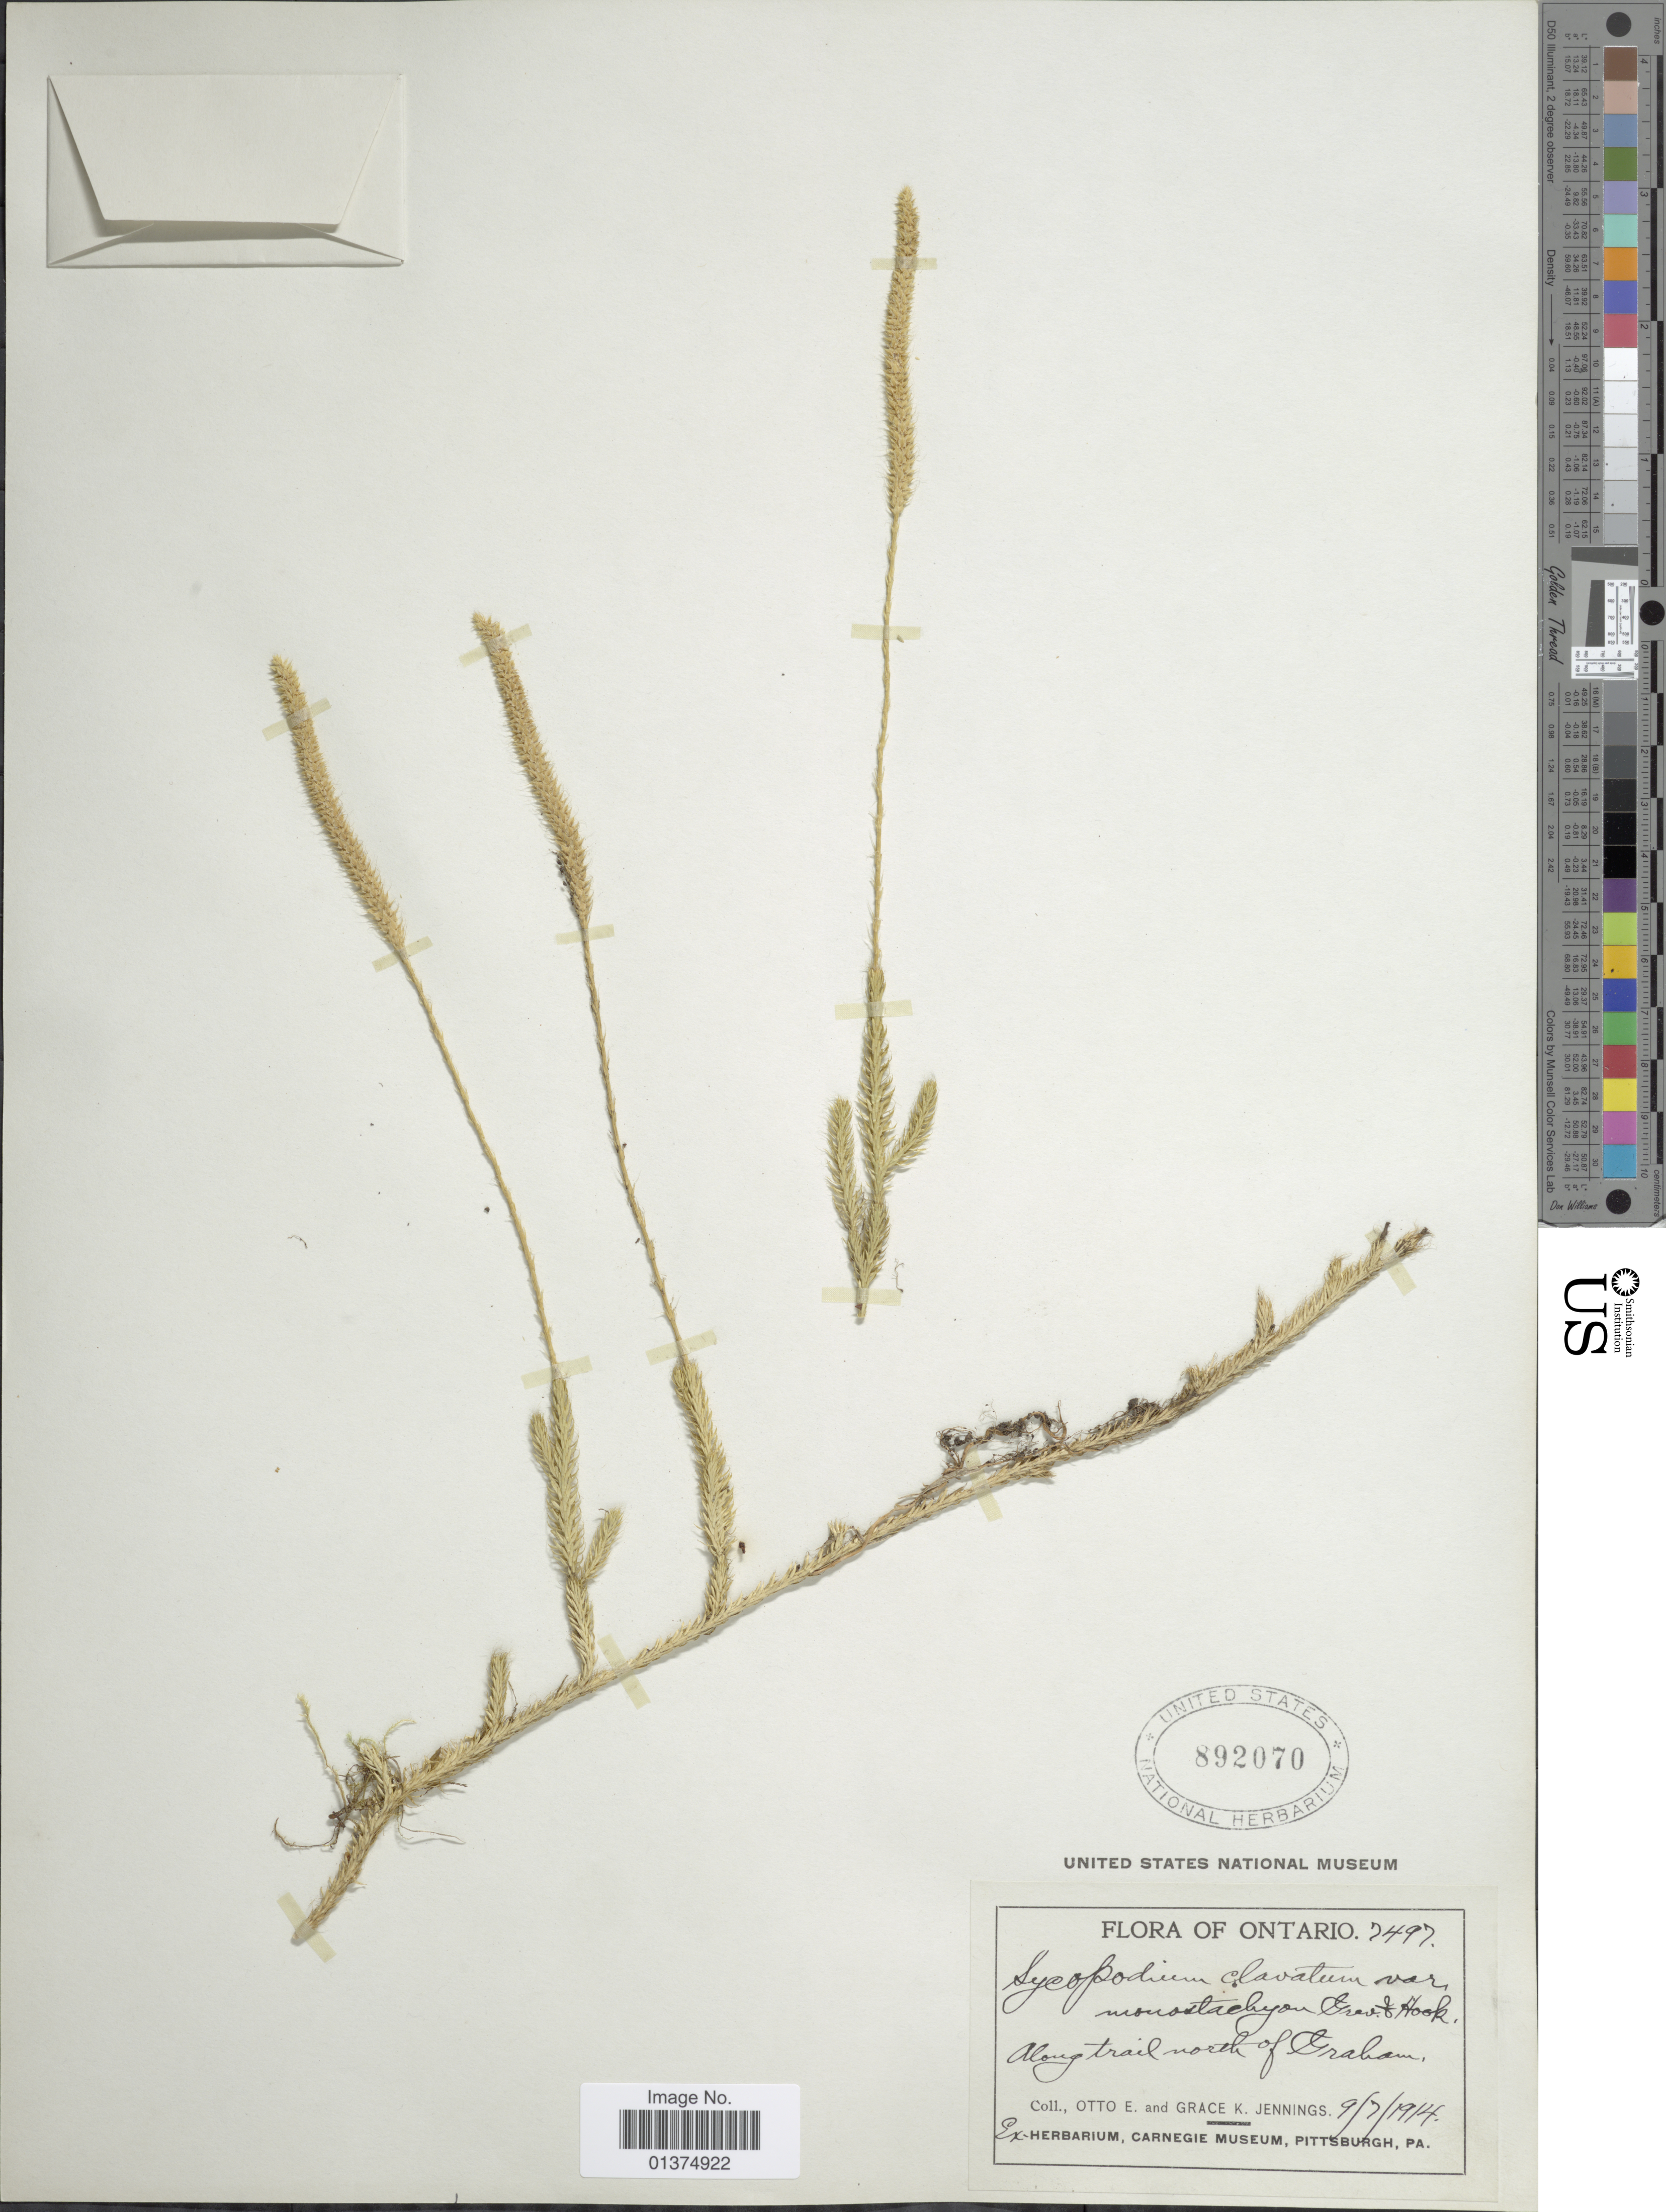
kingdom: Plantae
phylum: Tracheophyta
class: Lycopodiopsida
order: Lycopodiales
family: Lycopodiaceae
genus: Lycopodium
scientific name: Lycopodium lagopus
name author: Zinserl. ex Kuzen.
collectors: O. E. Jennings & G. K. Jennings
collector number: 3497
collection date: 1914-07-09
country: Canada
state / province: Ontario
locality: Along trail north of Graham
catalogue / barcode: US 892070